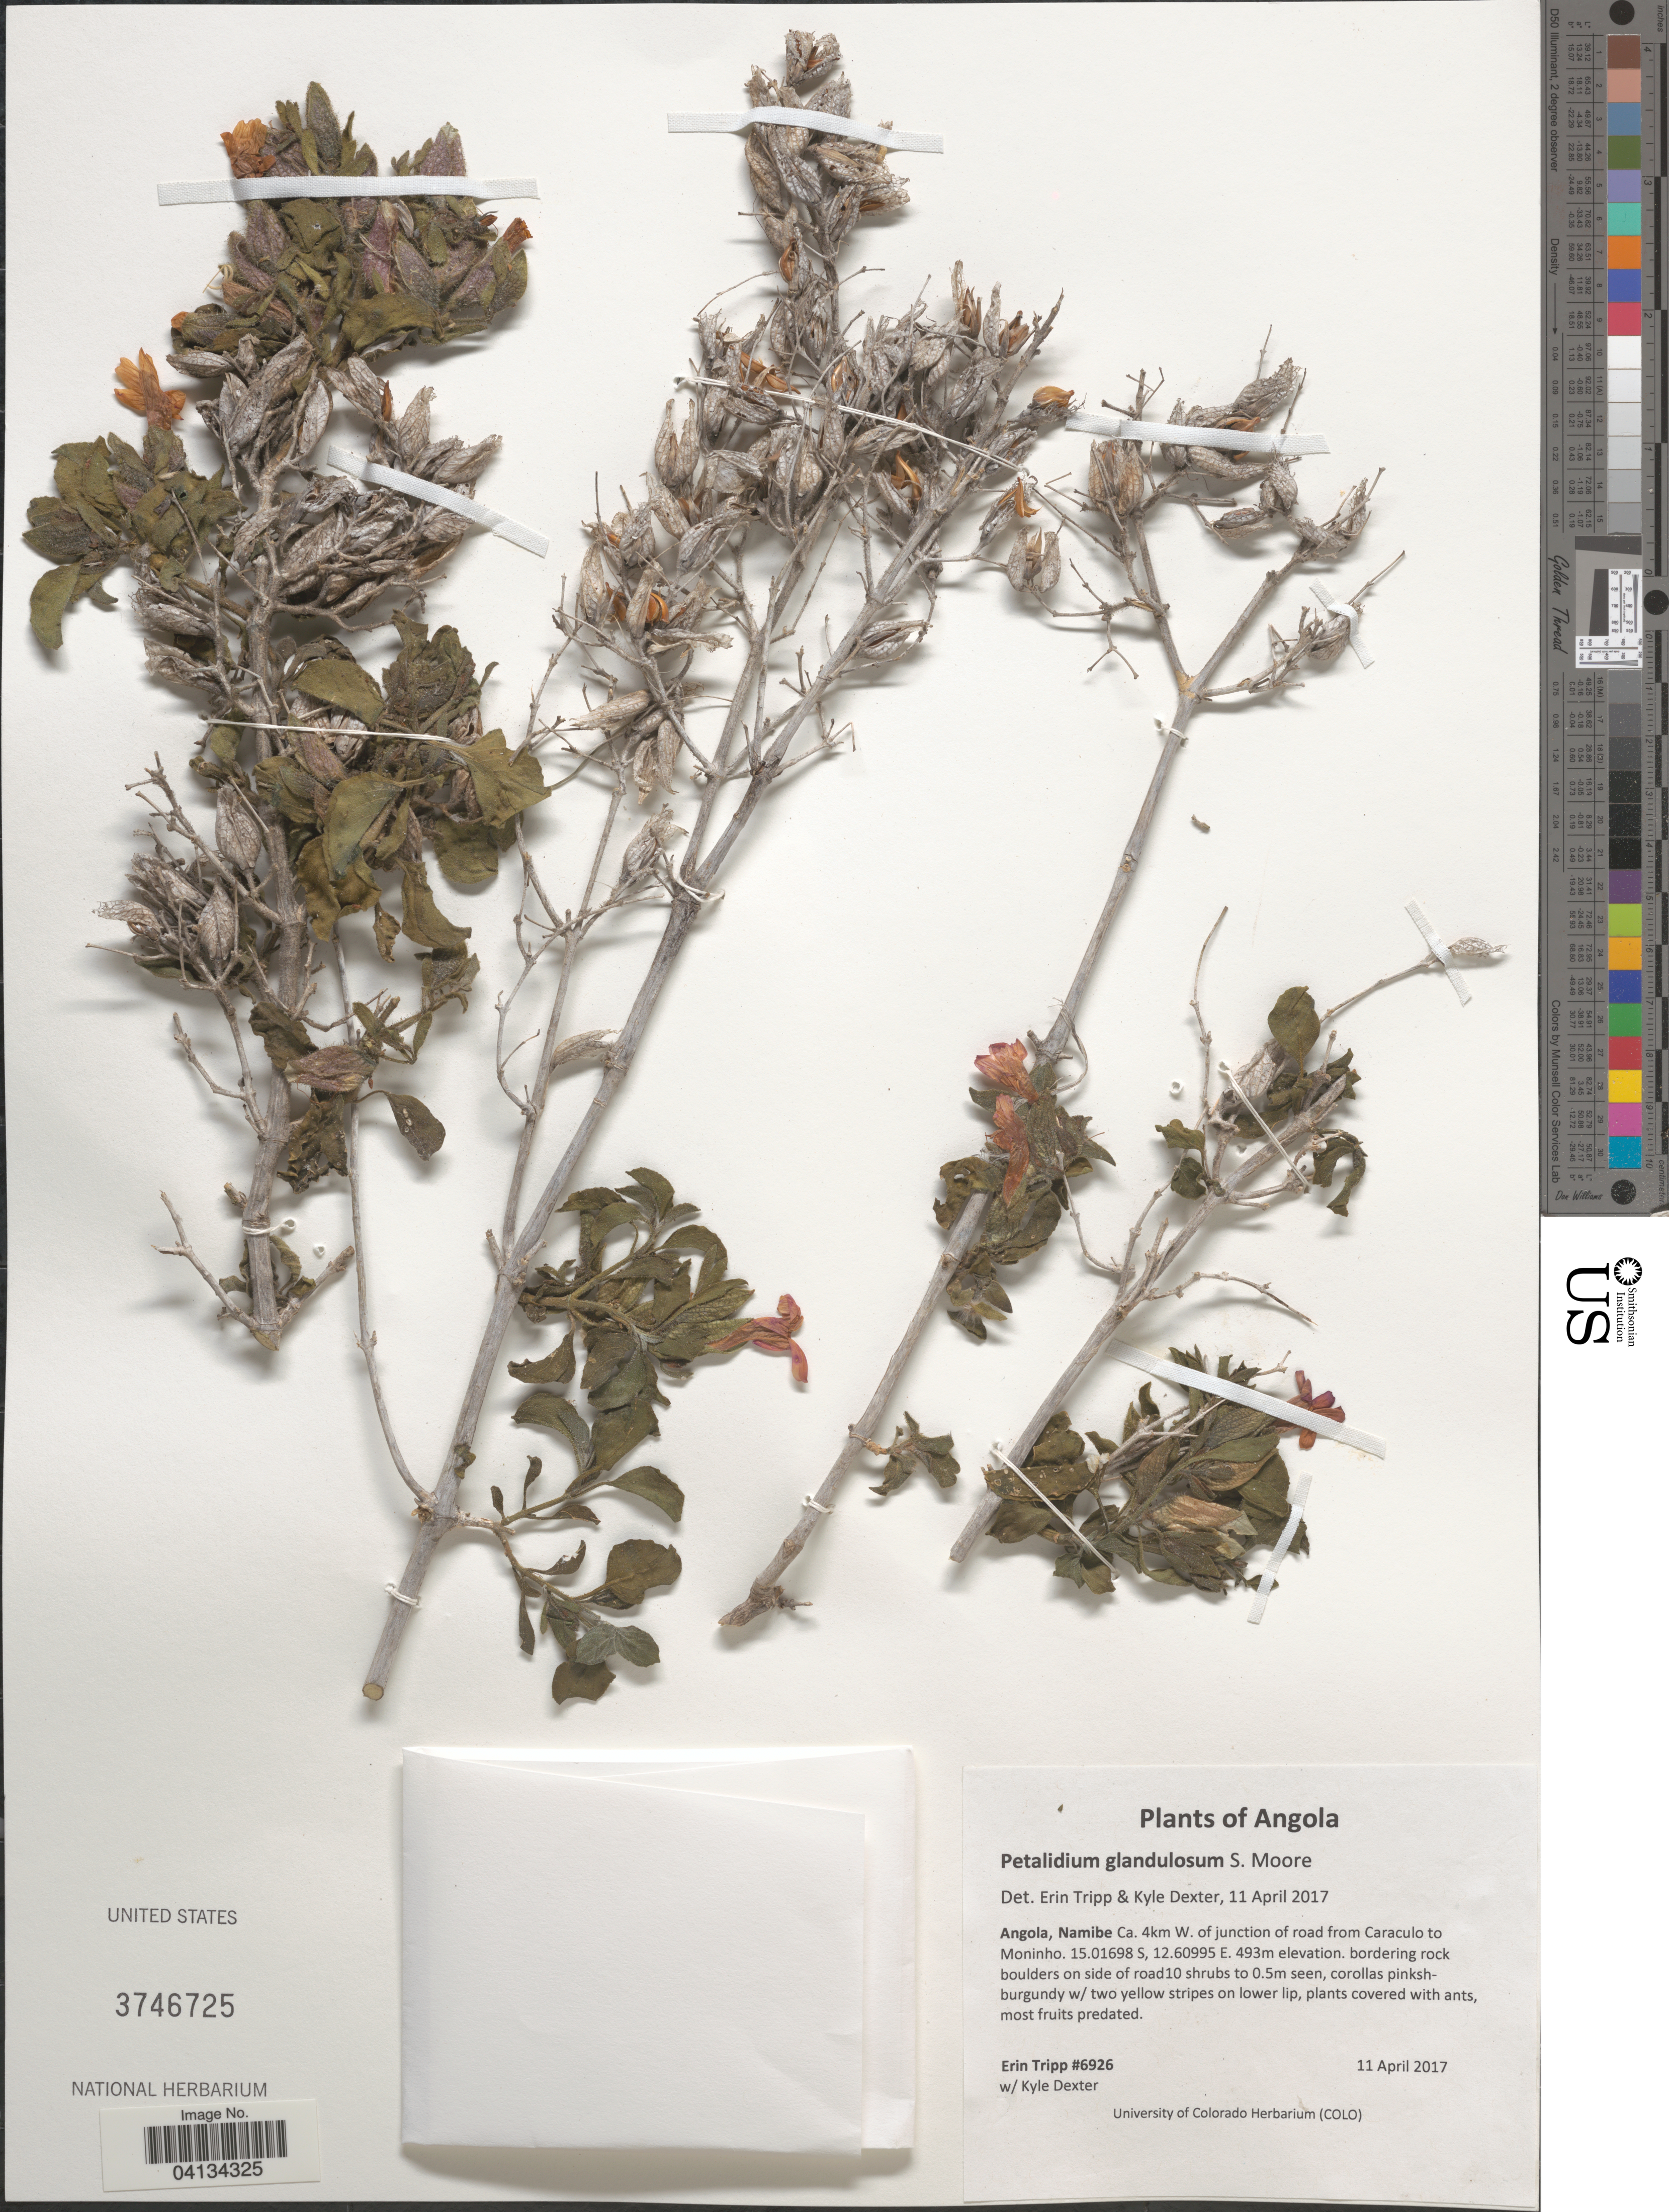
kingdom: Plantae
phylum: Tracheophyta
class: Magnoliopsida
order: Lamiales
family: Acanthaceae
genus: Petalidium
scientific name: Petalidium glandulosum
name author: S. Moore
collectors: E. Tripp & K. Dexter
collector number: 6926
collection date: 2017-04-11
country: Angola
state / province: Namibe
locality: Ca. 4km W. of junction of road from Caraculo to Moninho.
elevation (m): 493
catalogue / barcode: US 3746725